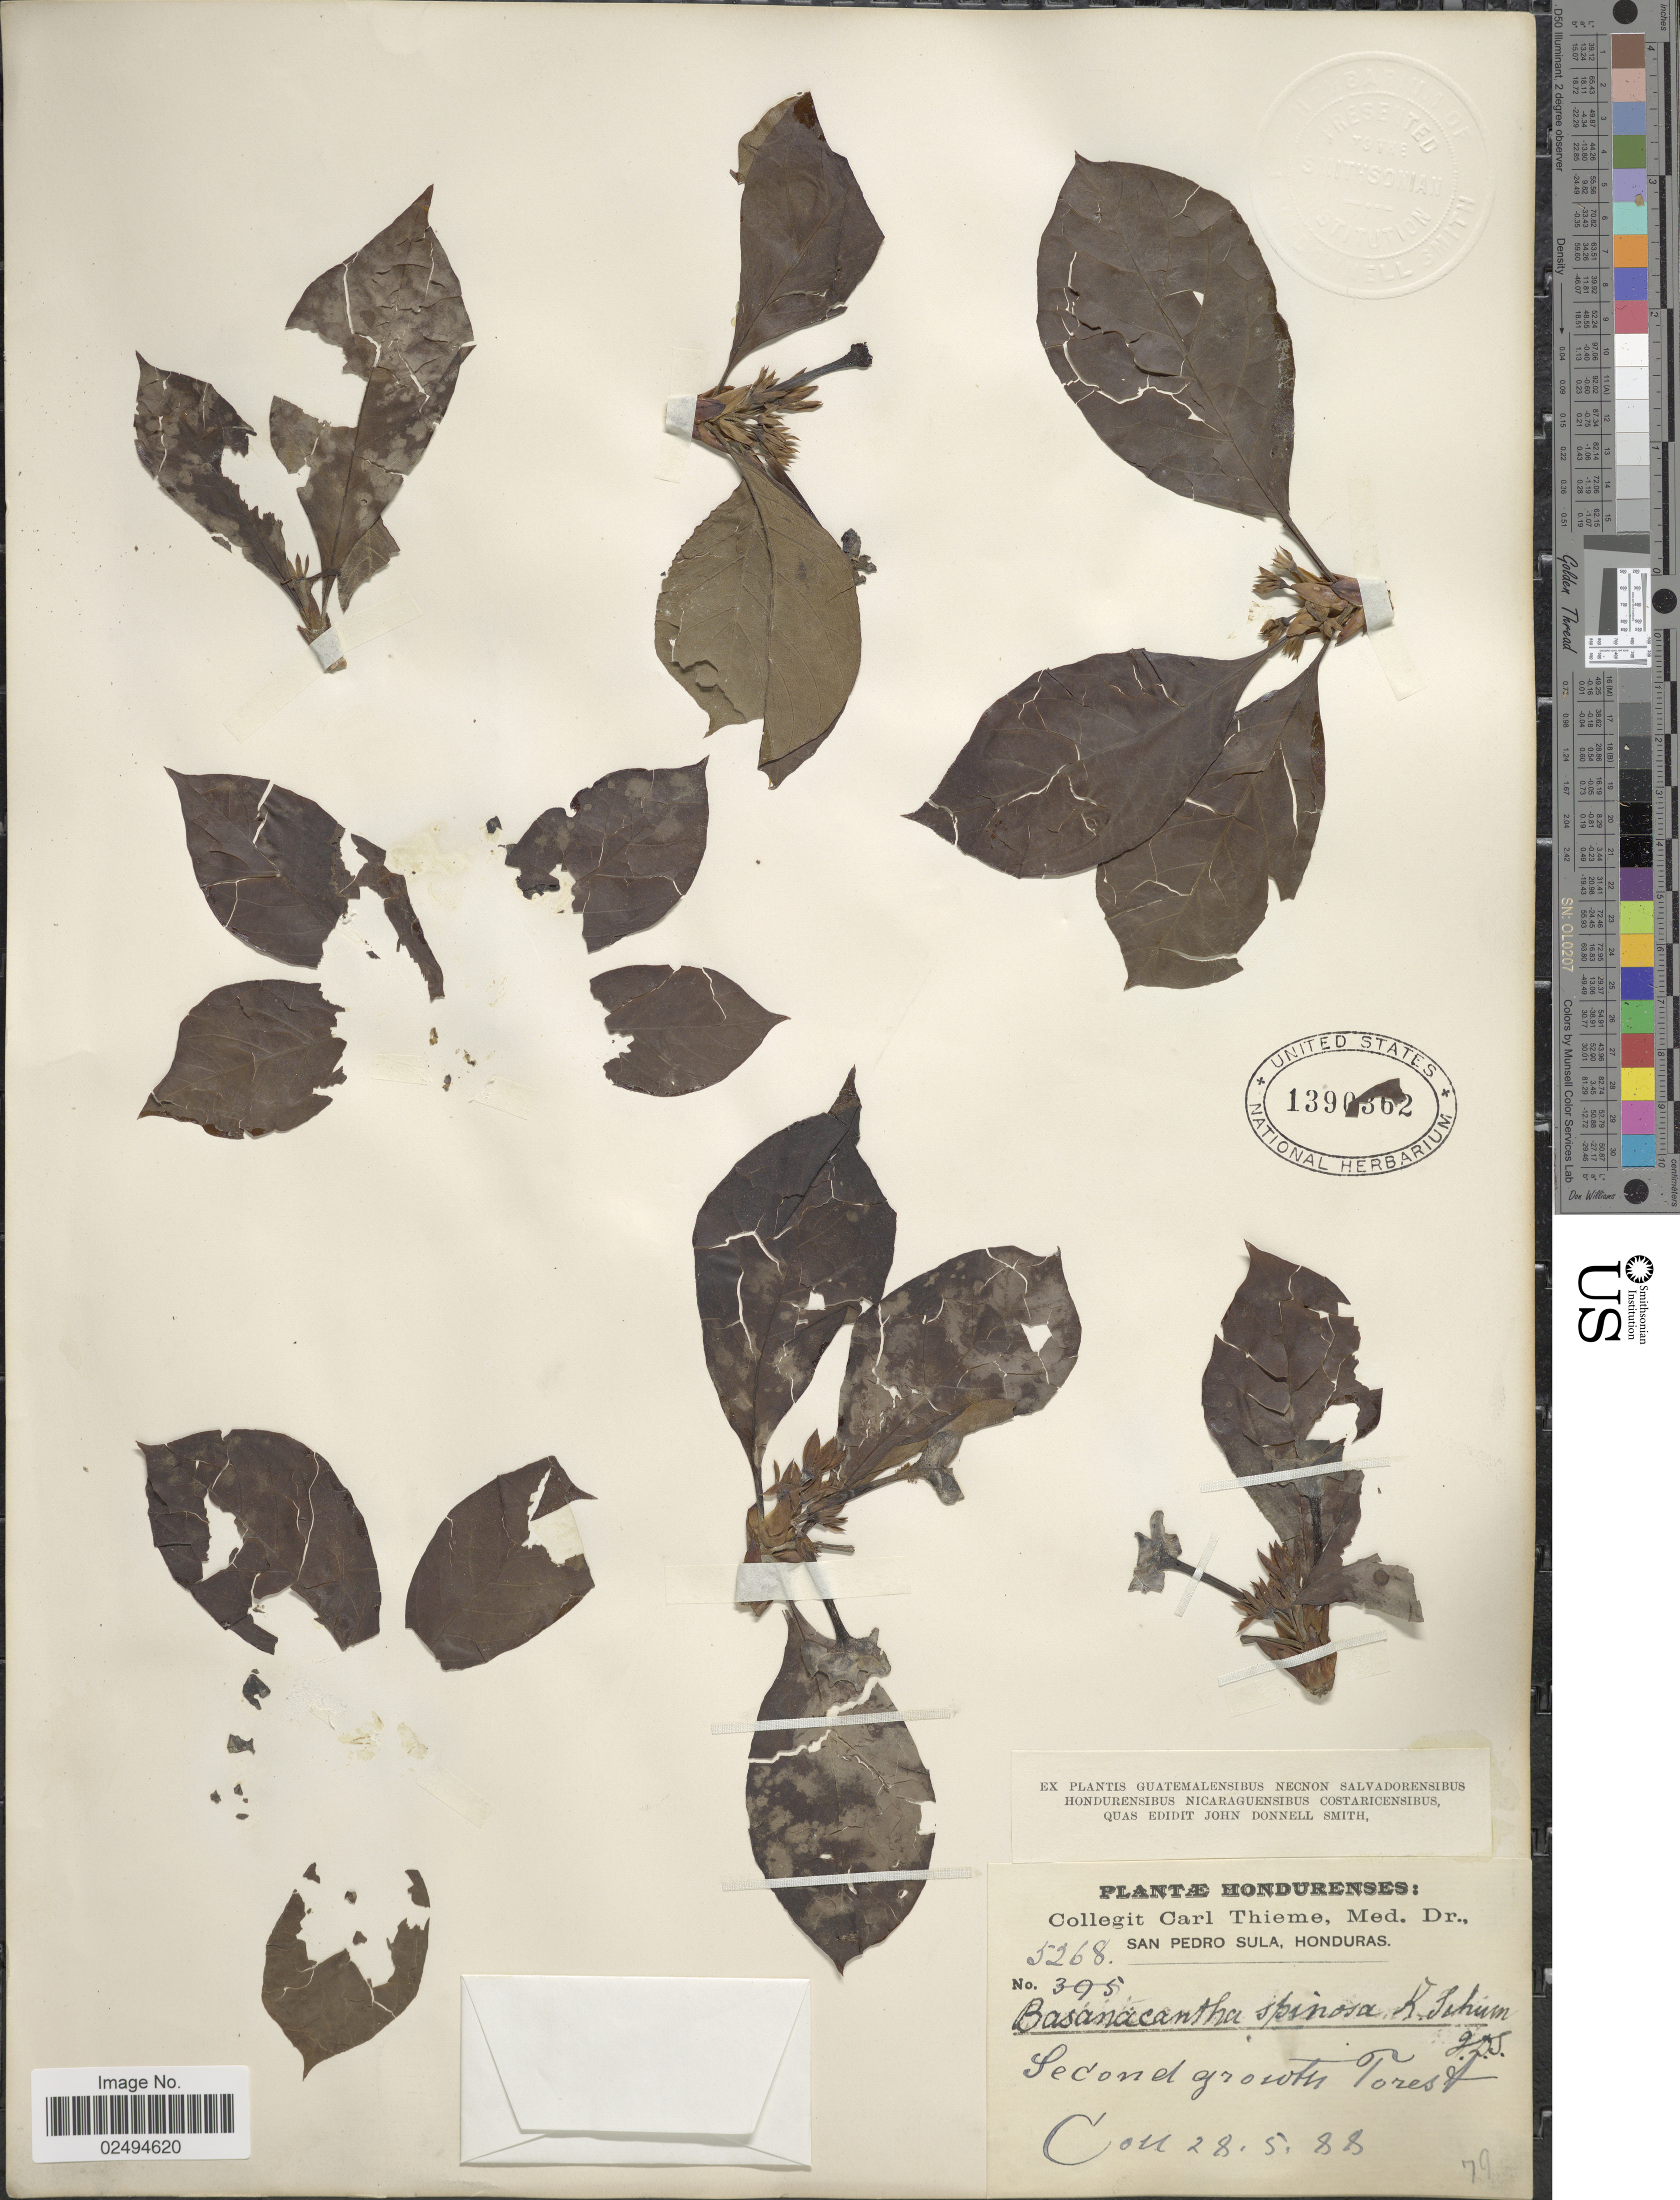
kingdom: Plantae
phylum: Tracheophyta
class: Magnoliopsida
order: Gentianales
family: Rubiaceae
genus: Randia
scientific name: Randia armata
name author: (Sw.) DC.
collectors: C. Thieme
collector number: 5268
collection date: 1888-05-28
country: Honduras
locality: San Pedro Sula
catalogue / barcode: US 1390362